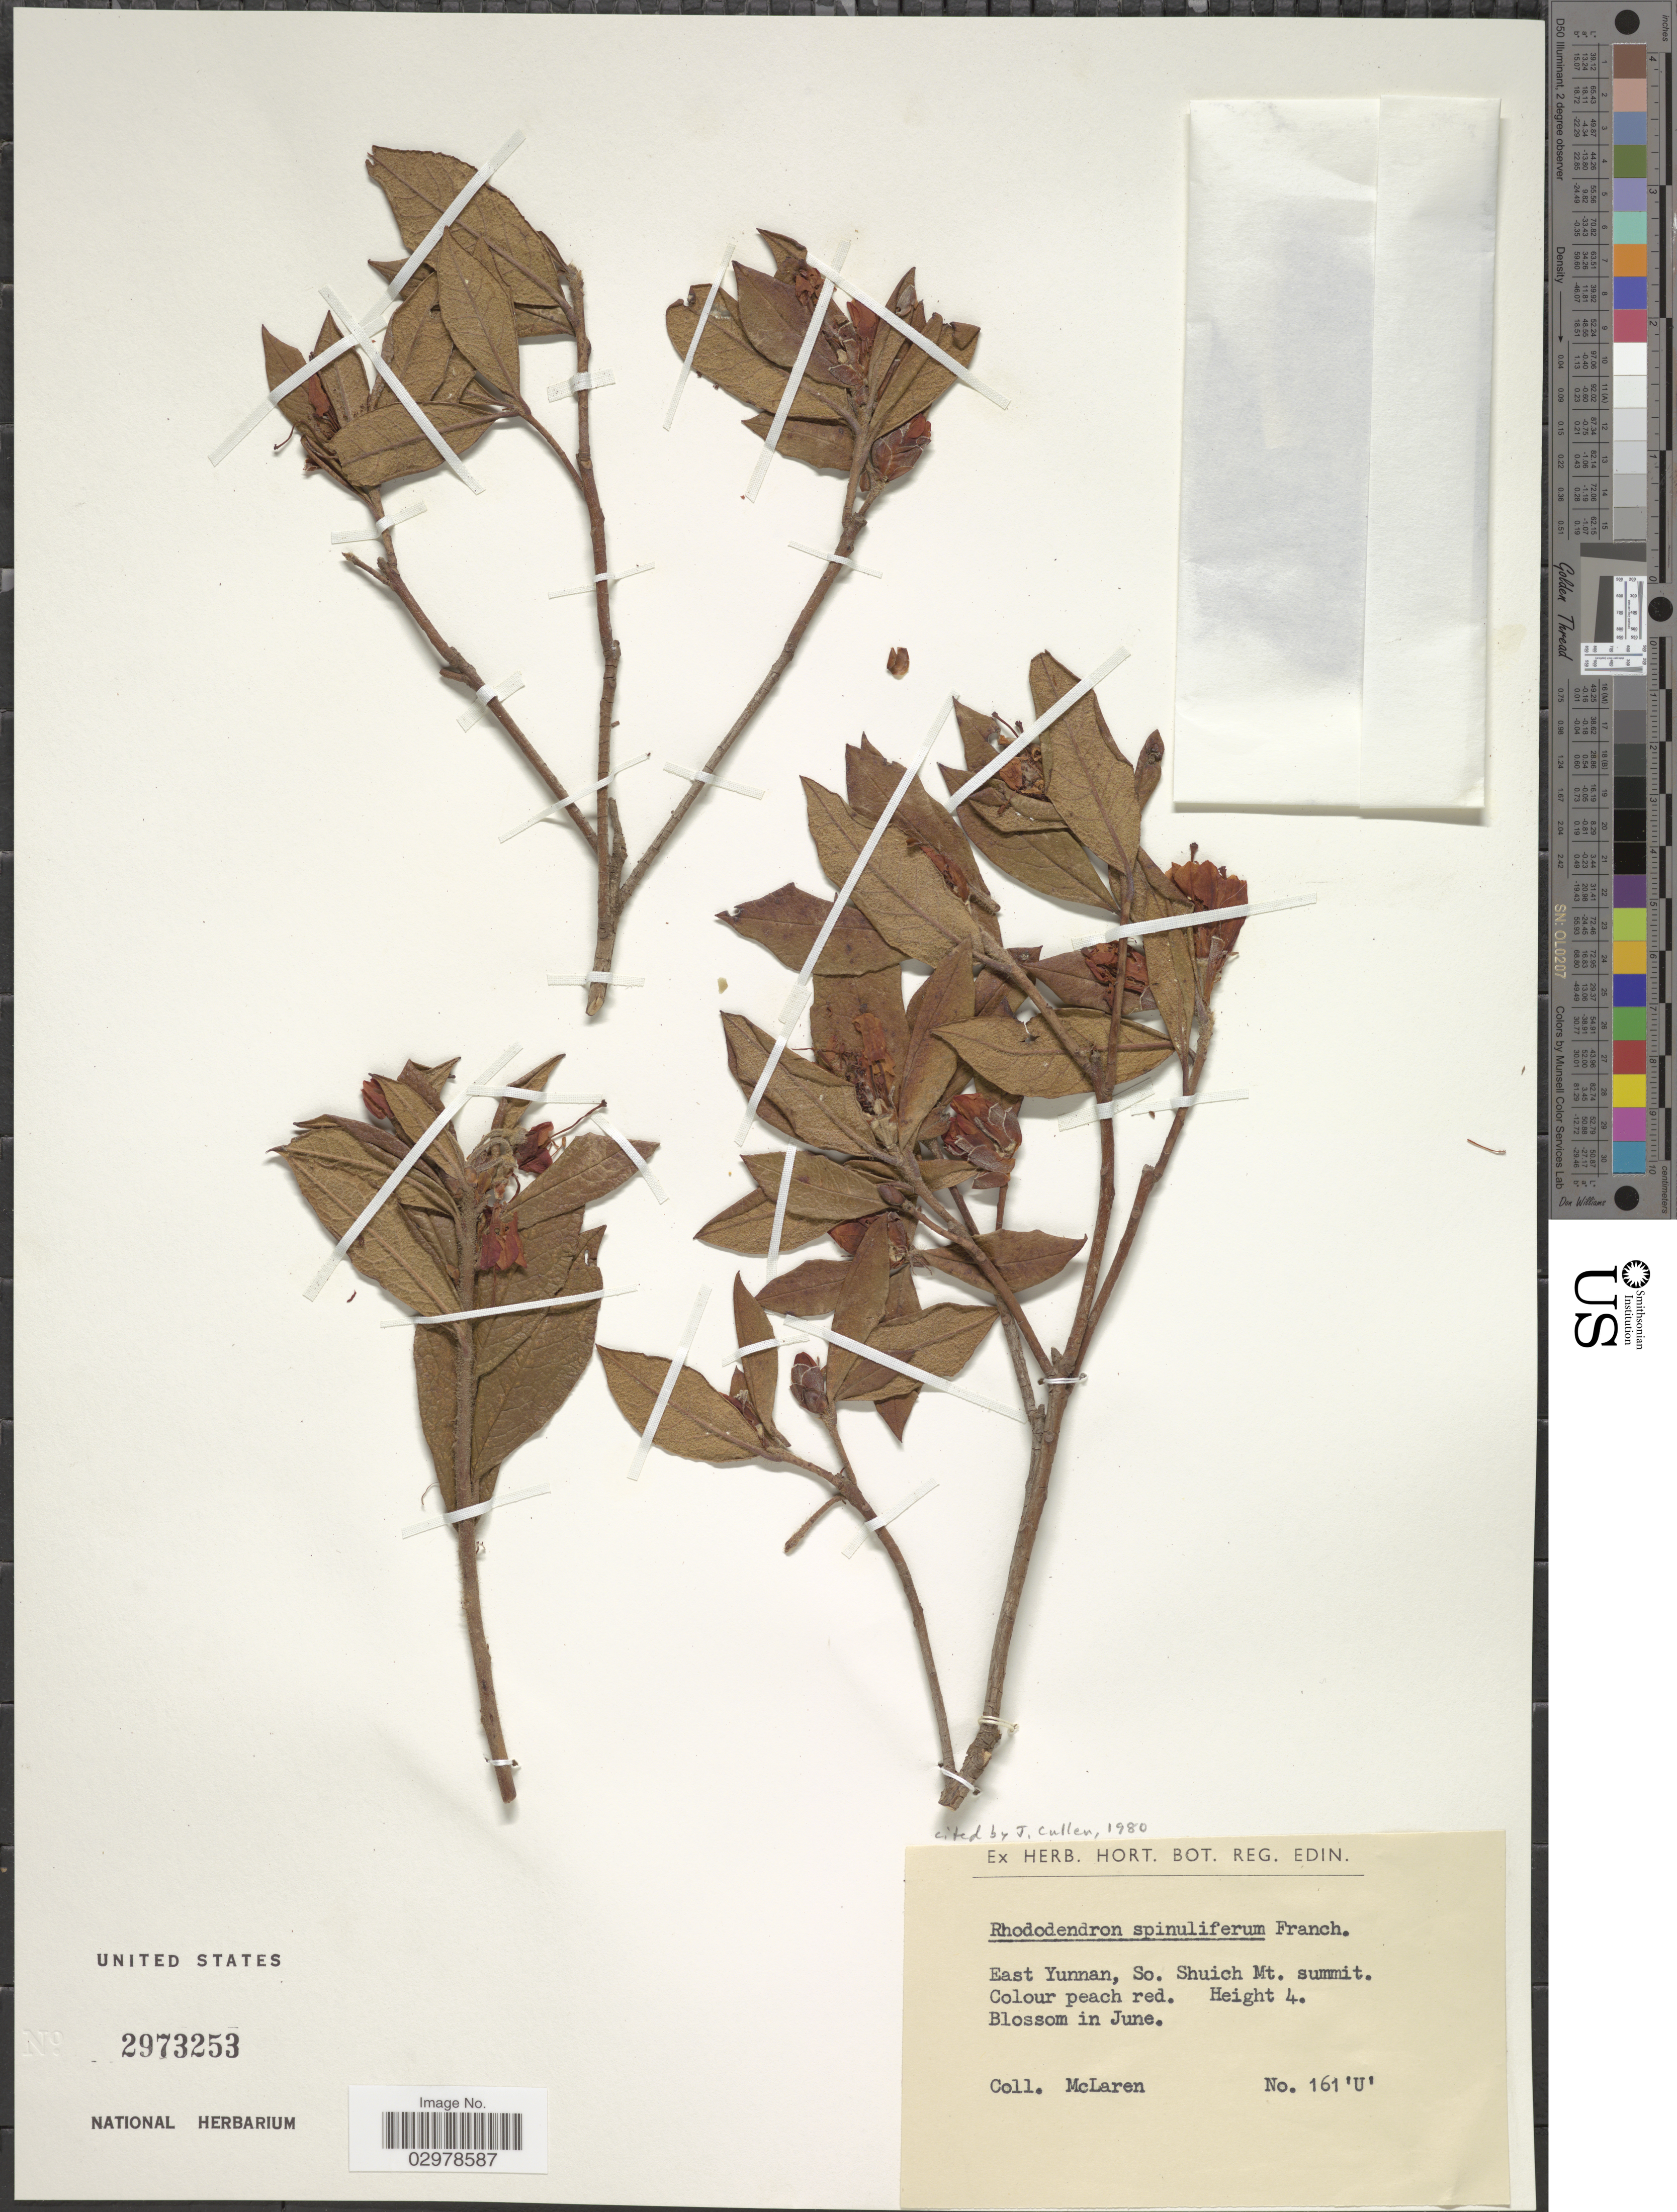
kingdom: Plantae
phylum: Tracheophyta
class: Magnoliopsida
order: Ericales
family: Ericaceae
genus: Rhododendron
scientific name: Rhododendron spinuliferum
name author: Franch.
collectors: McLaren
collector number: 161 'U'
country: China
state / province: Yunnan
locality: East Yunnan, So. Shuich Mt. summit.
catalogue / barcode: US 2973253